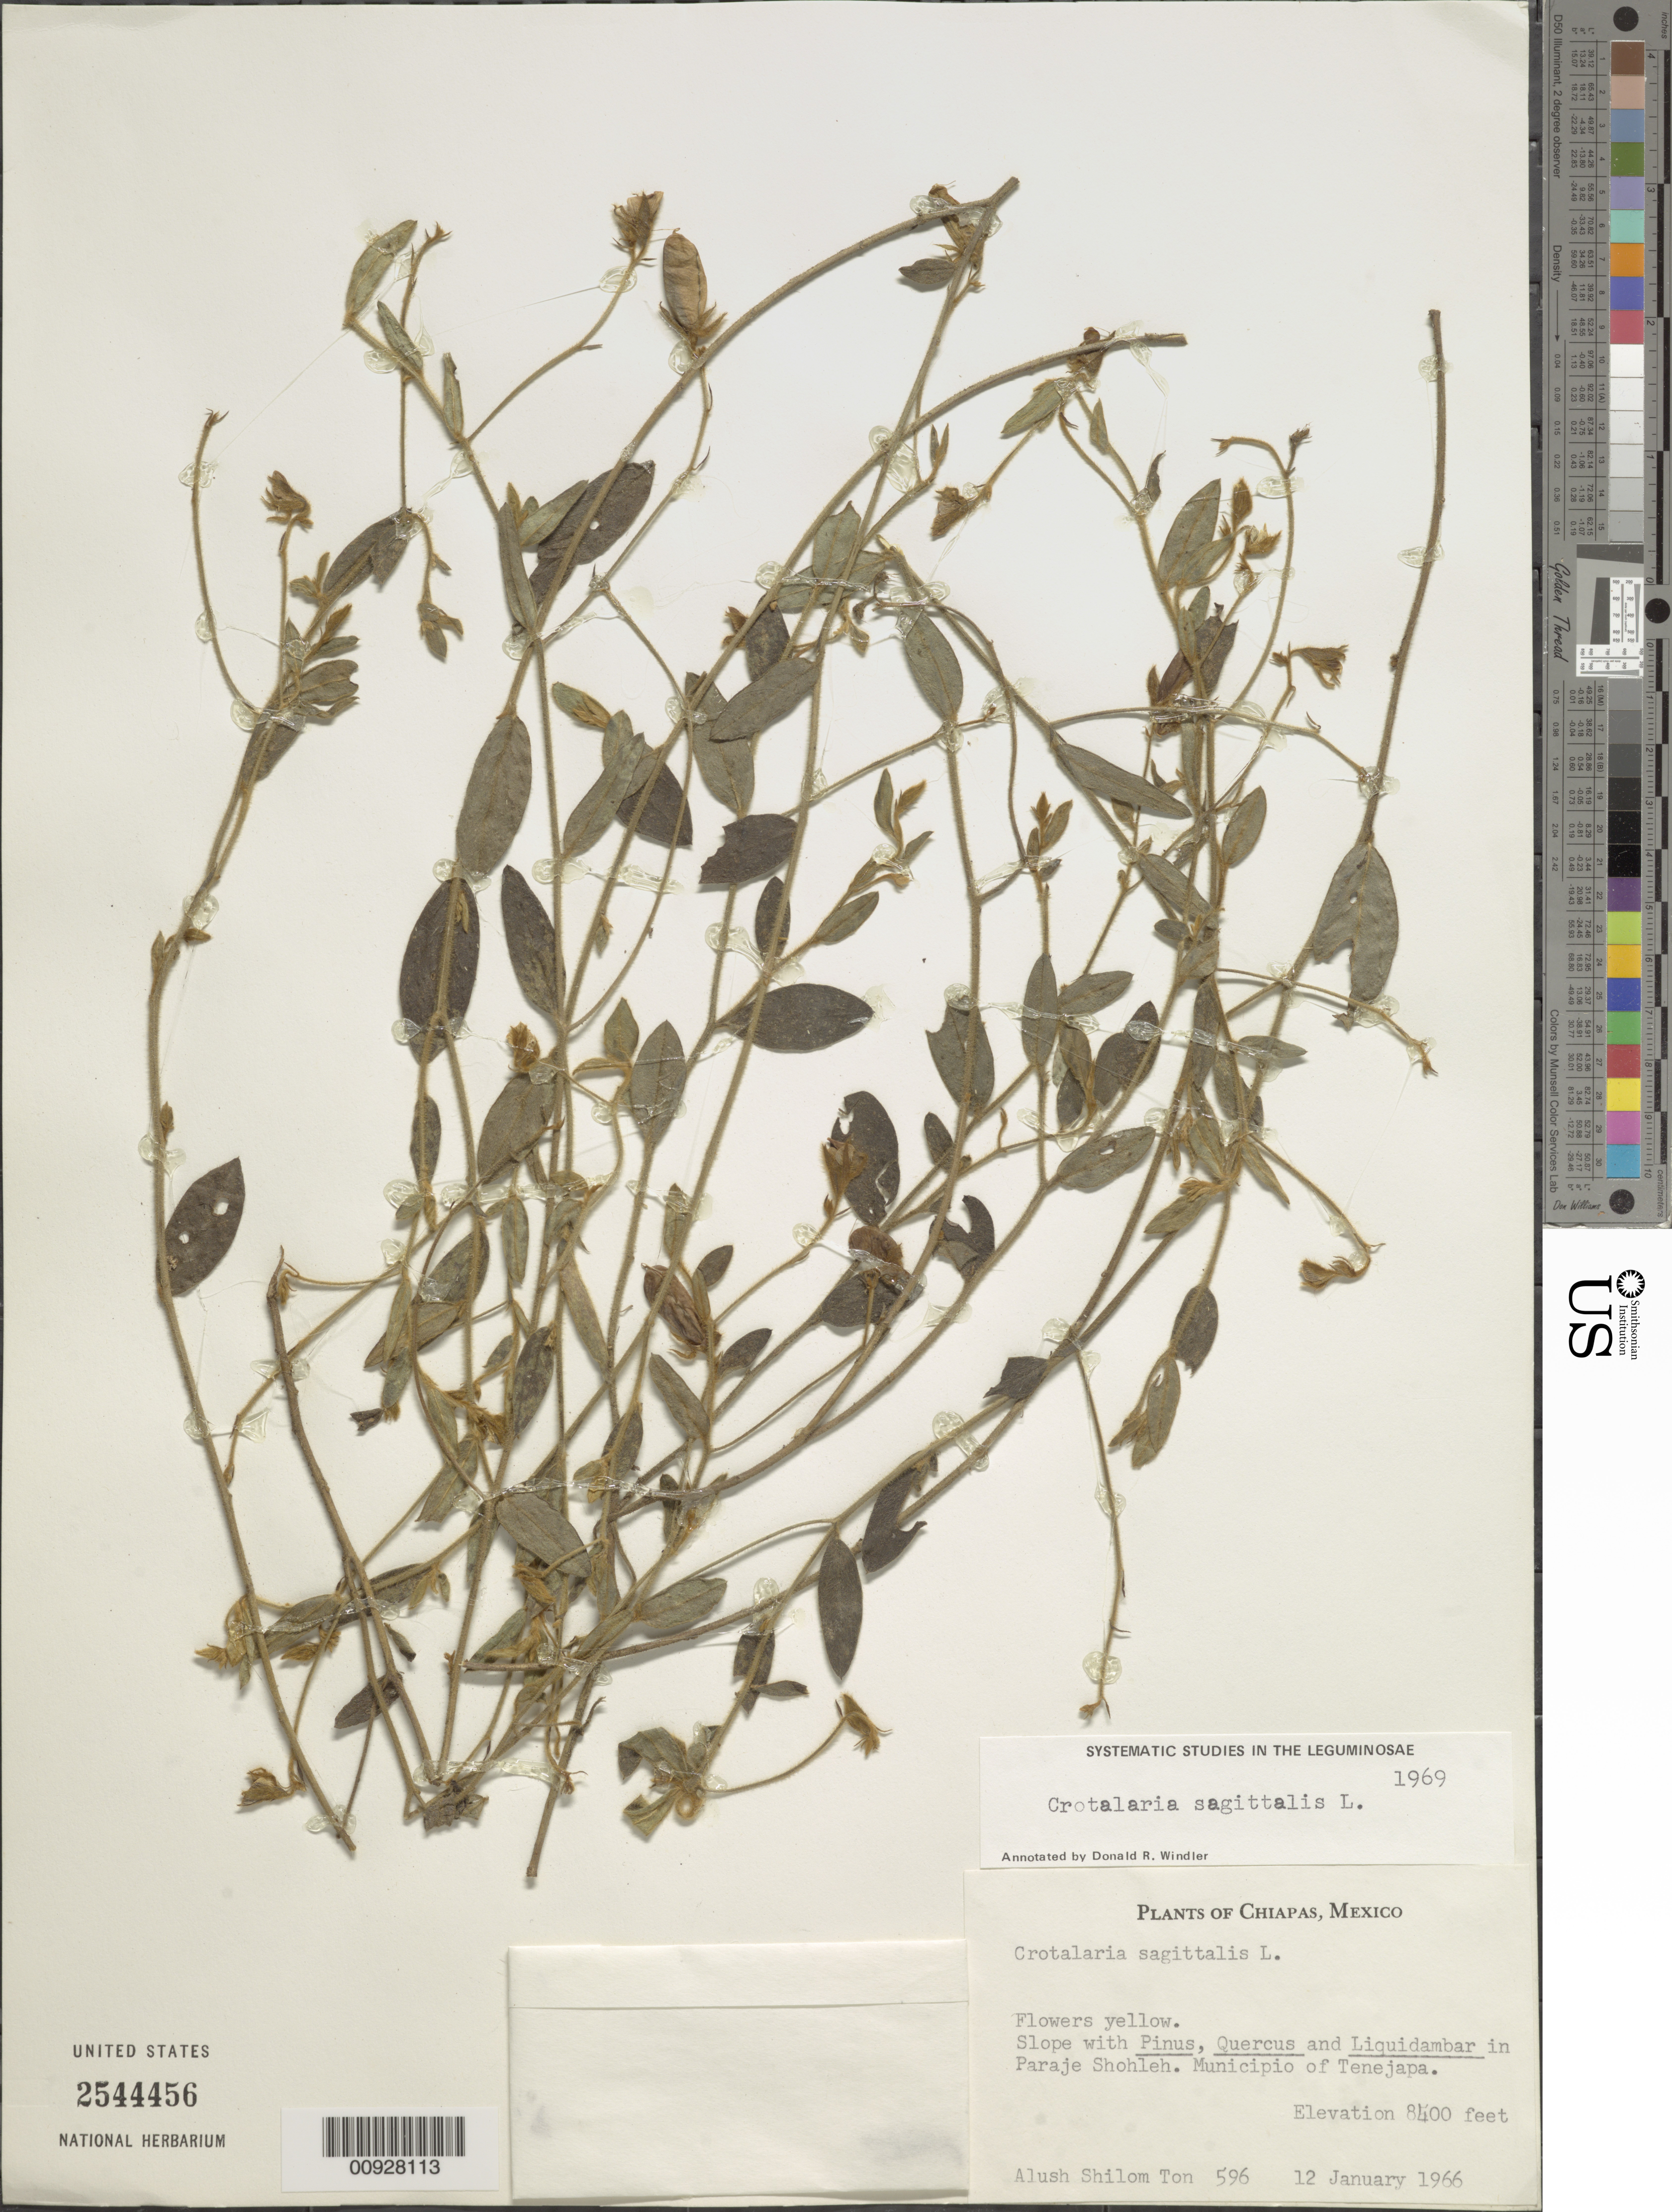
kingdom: Plantae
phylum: Tracheophyta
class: Magnoliopsida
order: Fabales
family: Fabaceae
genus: Crotalaria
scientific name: Crotalaria sagittalis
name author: L.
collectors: A. Shilom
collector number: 596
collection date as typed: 12 Jan 1966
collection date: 1966-01-12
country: Mexico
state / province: Chiapas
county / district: Tenejapa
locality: In paraje Shohleh. Municipio of Tenejapa, Chiapas.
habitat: Slope with Pinus, Quercus and Liquidambar.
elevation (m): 2560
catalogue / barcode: US 2544456